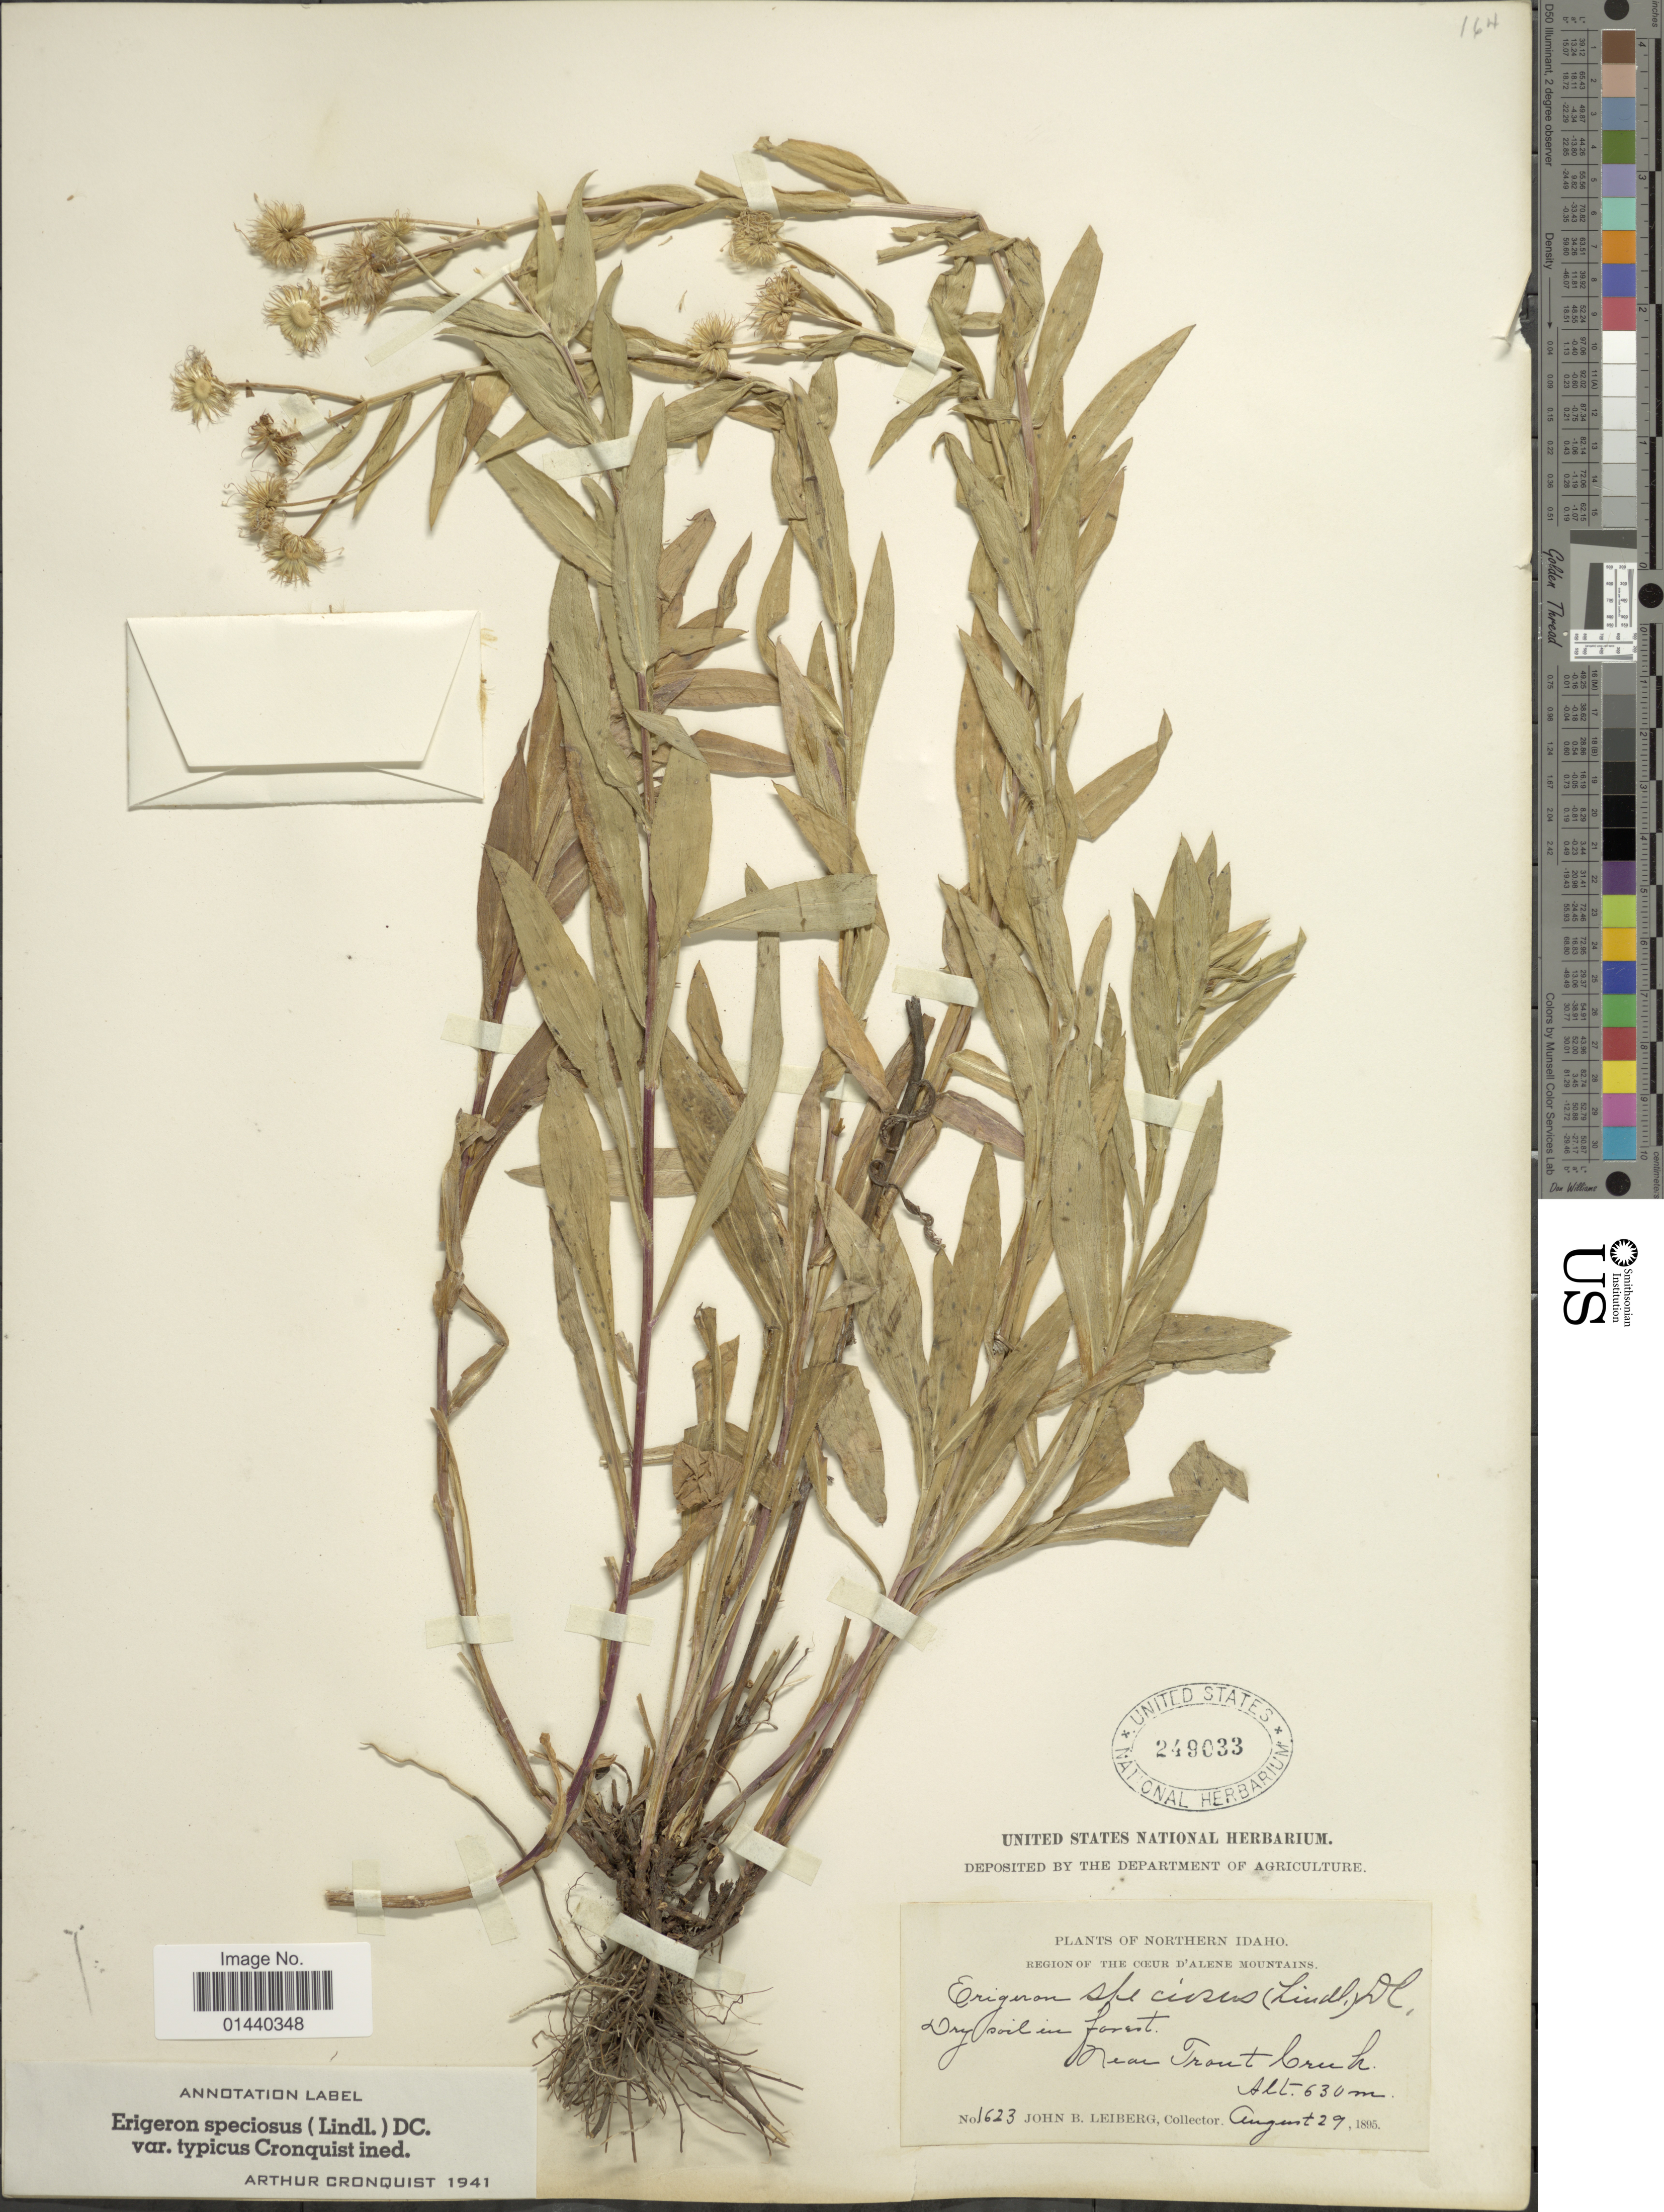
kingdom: Plantae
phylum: Tracheophyta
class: Magnoliopsida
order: Asterales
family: Asteraceae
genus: Erigeron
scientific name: Erigeron speciosus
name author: (Lindl.) DC.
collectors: J. B. Leiberg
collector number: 1623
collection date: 1895-08-29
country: United States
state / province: Idaho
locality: Northern Idaho. Near Trout Creek. Region Coeur D'Alene Mts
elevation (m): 630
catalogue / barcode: US 249033